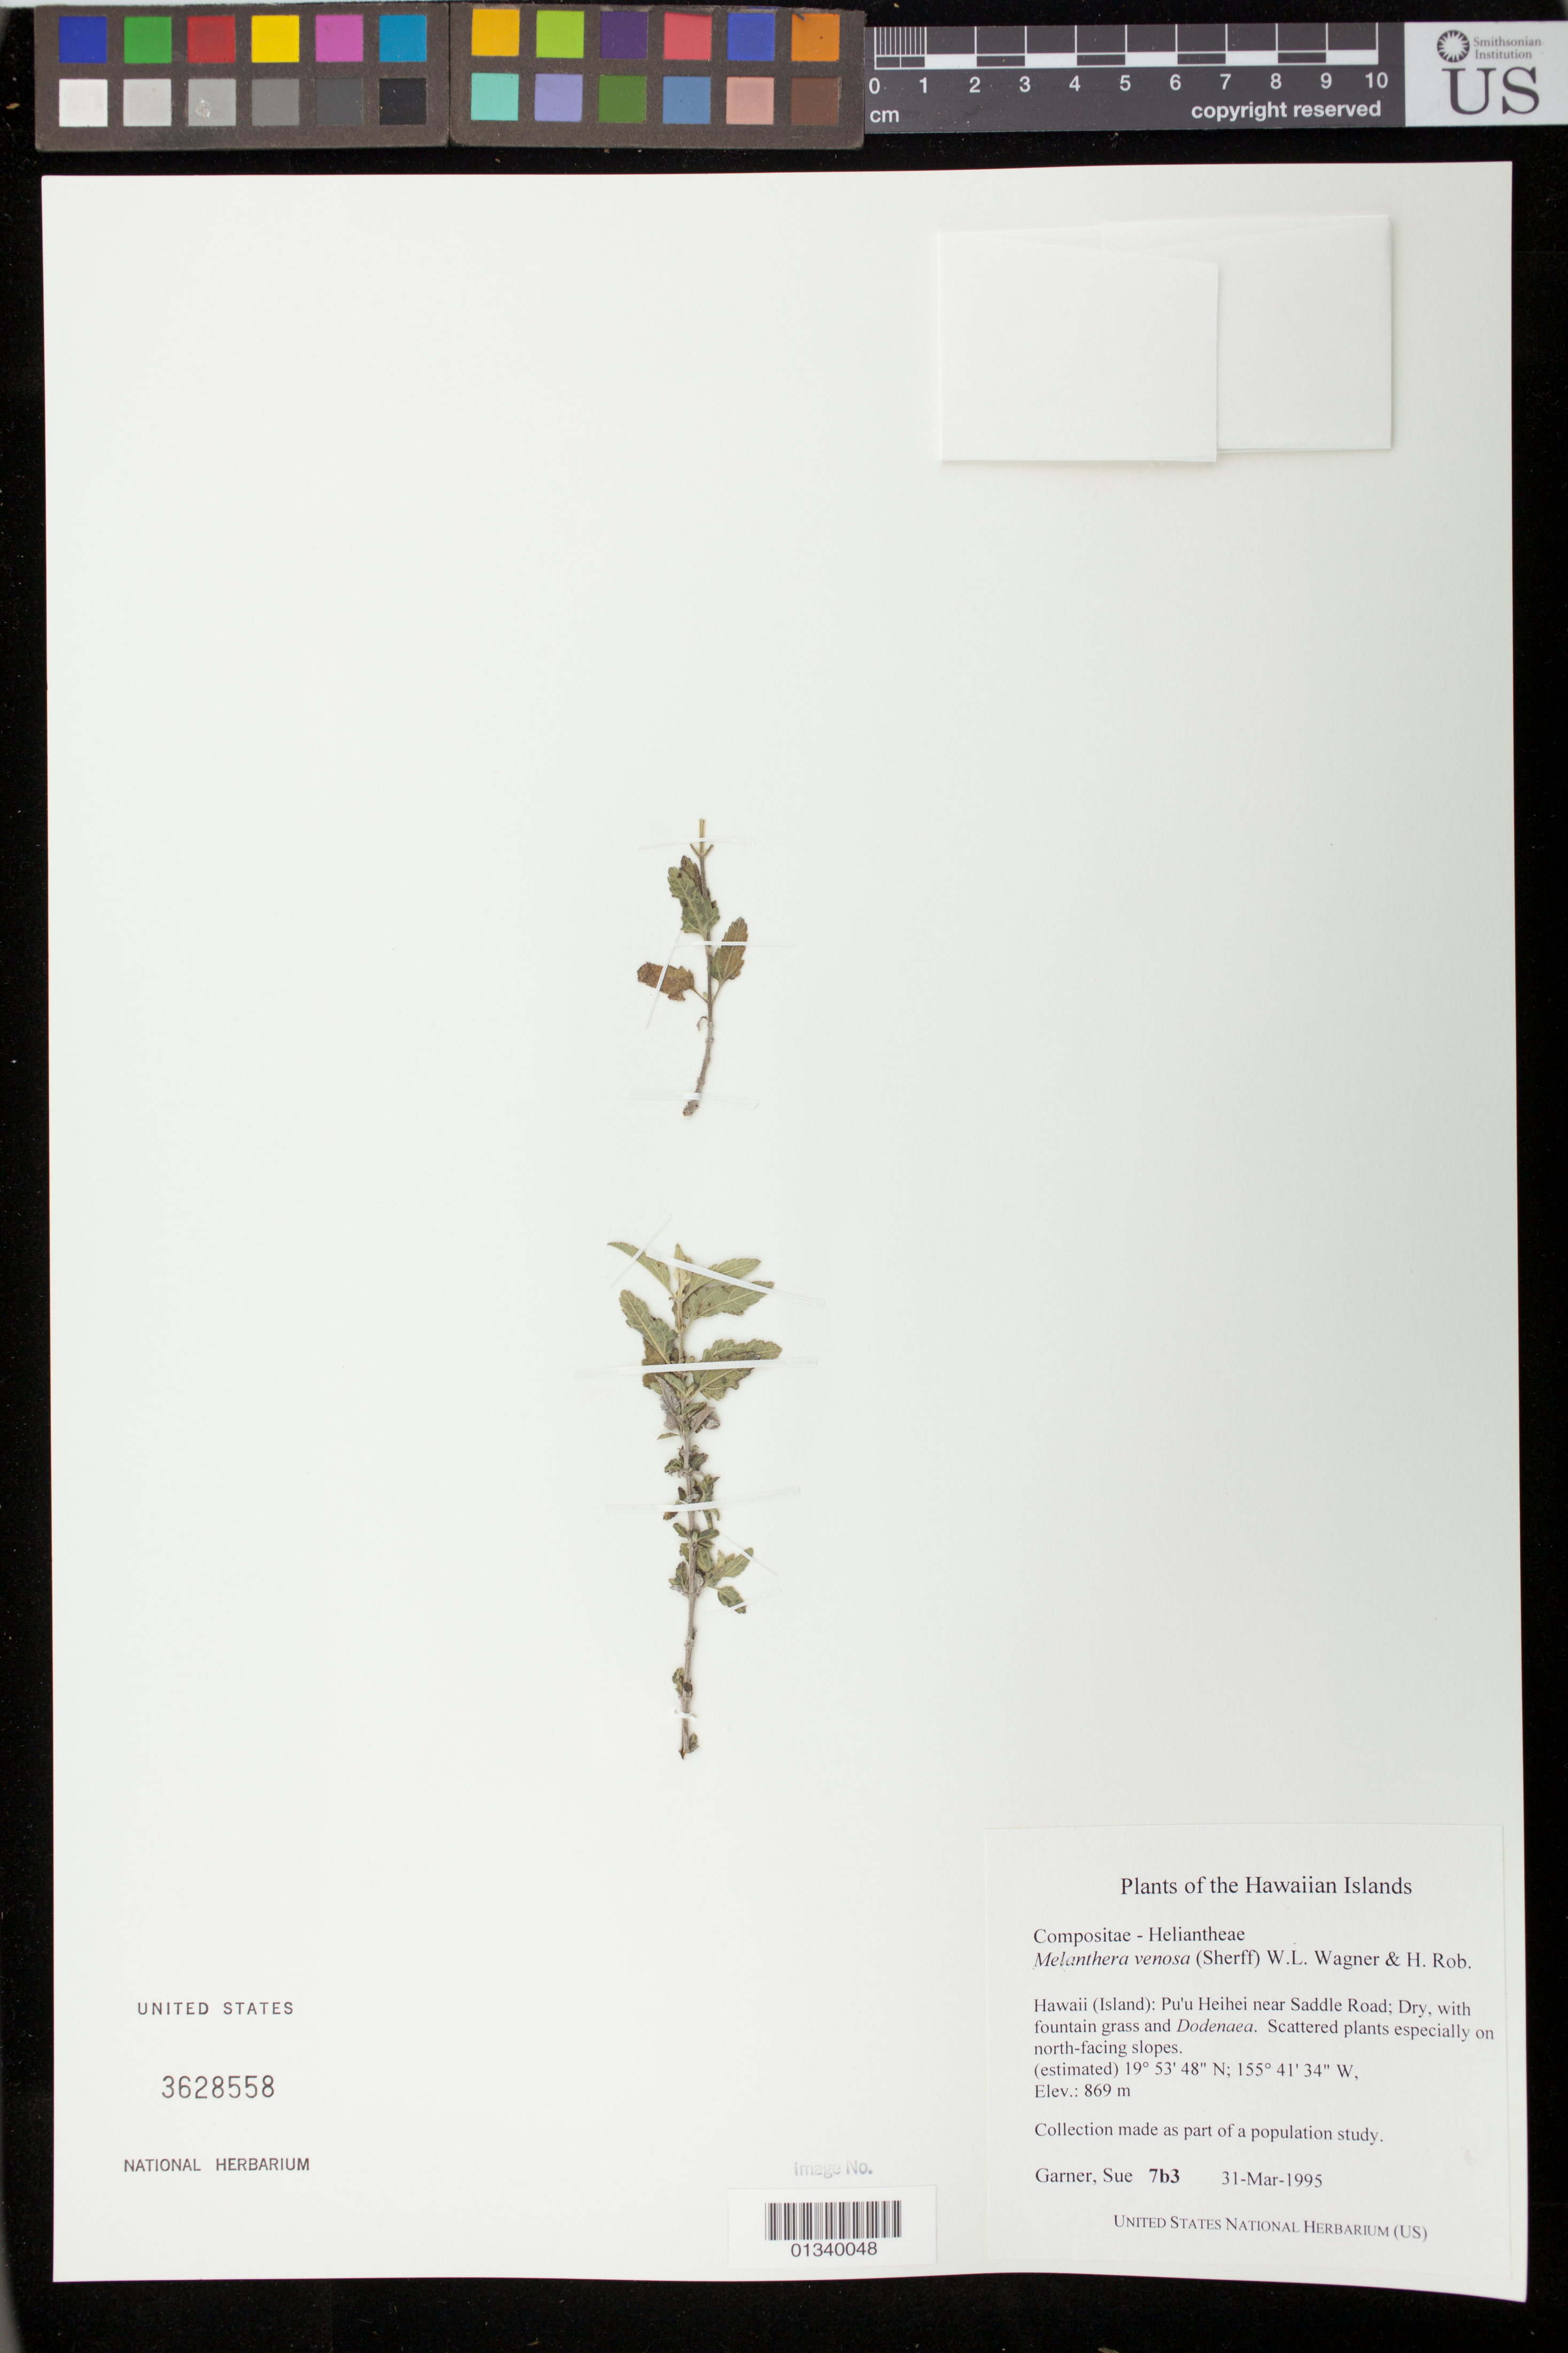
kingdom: Plantae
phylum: Tracheophyta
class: Magnoliopsida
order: Asterales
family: Asteraceae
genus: Wollastonia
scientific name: Wollastonia venosa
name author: (Sherff) Orchard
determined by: Wagner, W. L., (BOT), Smithsonian Institution - National Museum of Natural History (UNITED STATES)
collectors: S. Garner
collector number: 7b3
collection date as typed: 31 March 1995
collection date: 1995-03-31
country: United States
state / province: Hawaii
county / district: Hawaii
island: Hawaii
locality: Pu'u Heihei near Saddle Road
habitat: Dry with fountain grass and Dodenaea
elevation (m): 869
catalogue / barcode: US 3628558